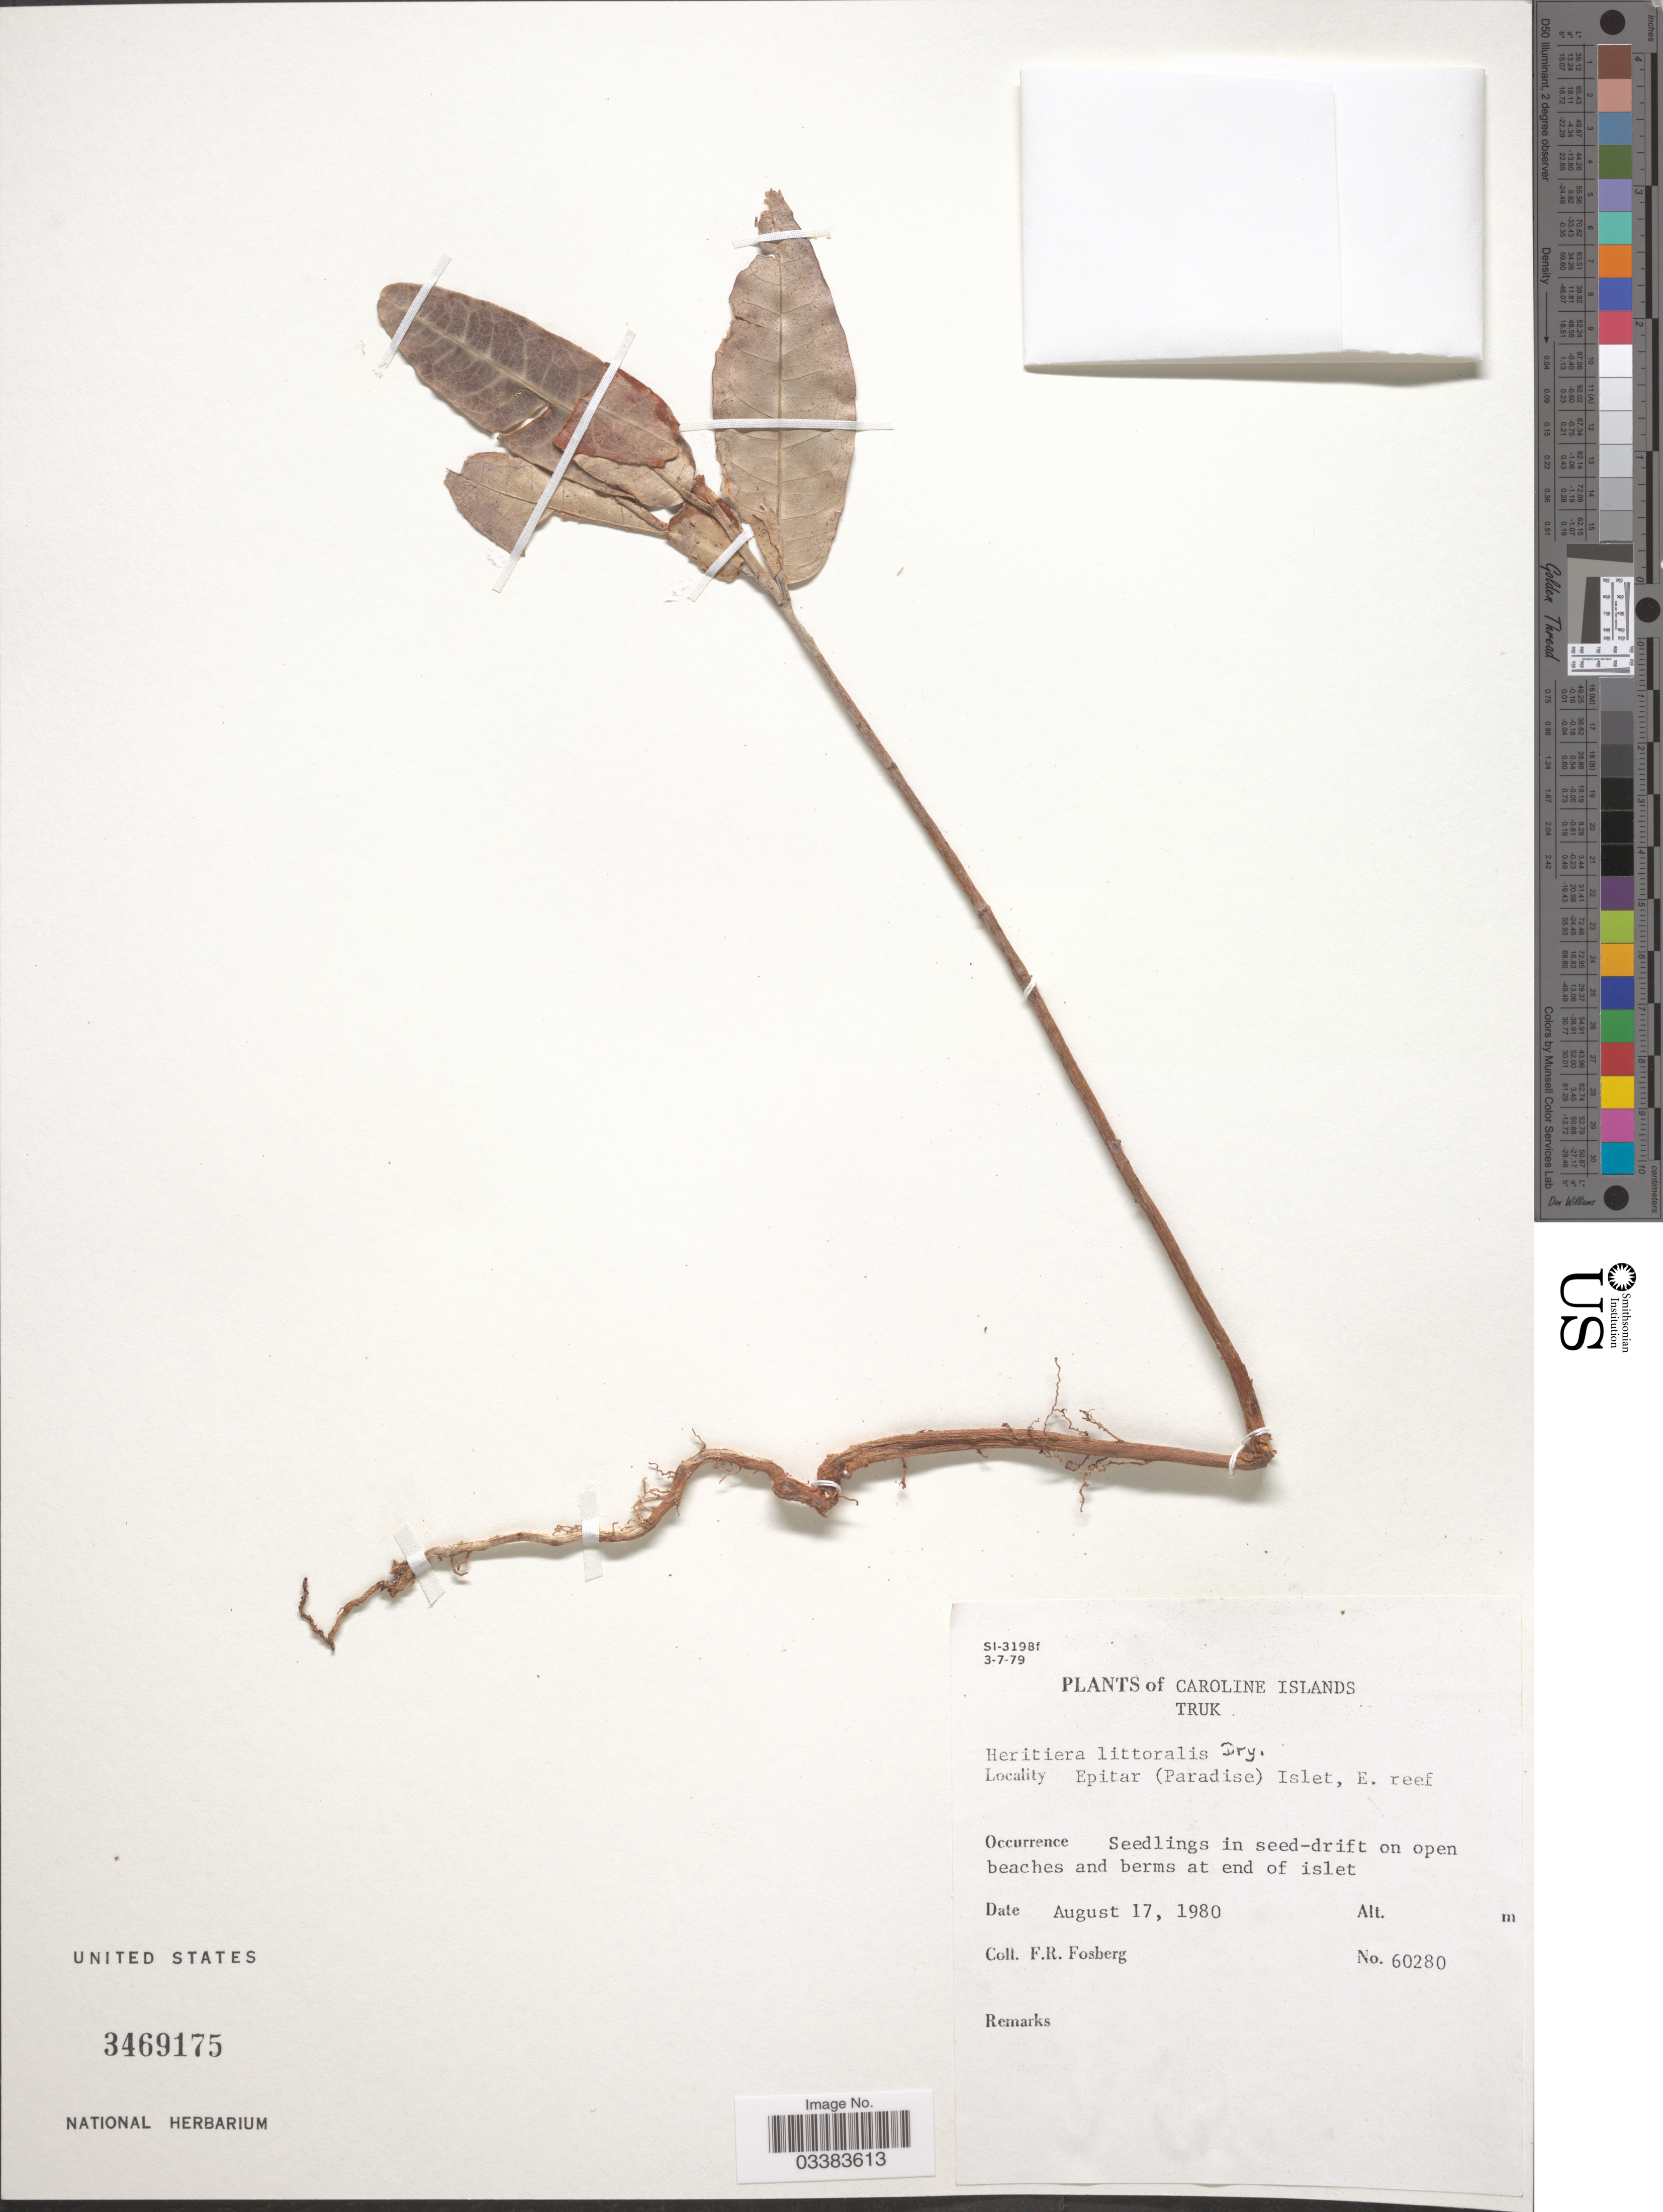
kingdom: Plantae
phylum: Tracheophyta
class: Magnoliopsida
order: Malvales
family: Malvaceae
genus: Heritiera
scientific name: Heritiera littoralis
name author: Aiton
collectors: F. R. Fosberg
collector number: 60280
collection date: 1980-08-17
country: Micronesia, Federated States of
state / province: Truk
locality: Caroline Islands. Epitar (Paradise) Islet, E. reef.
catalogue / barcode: US 3469175